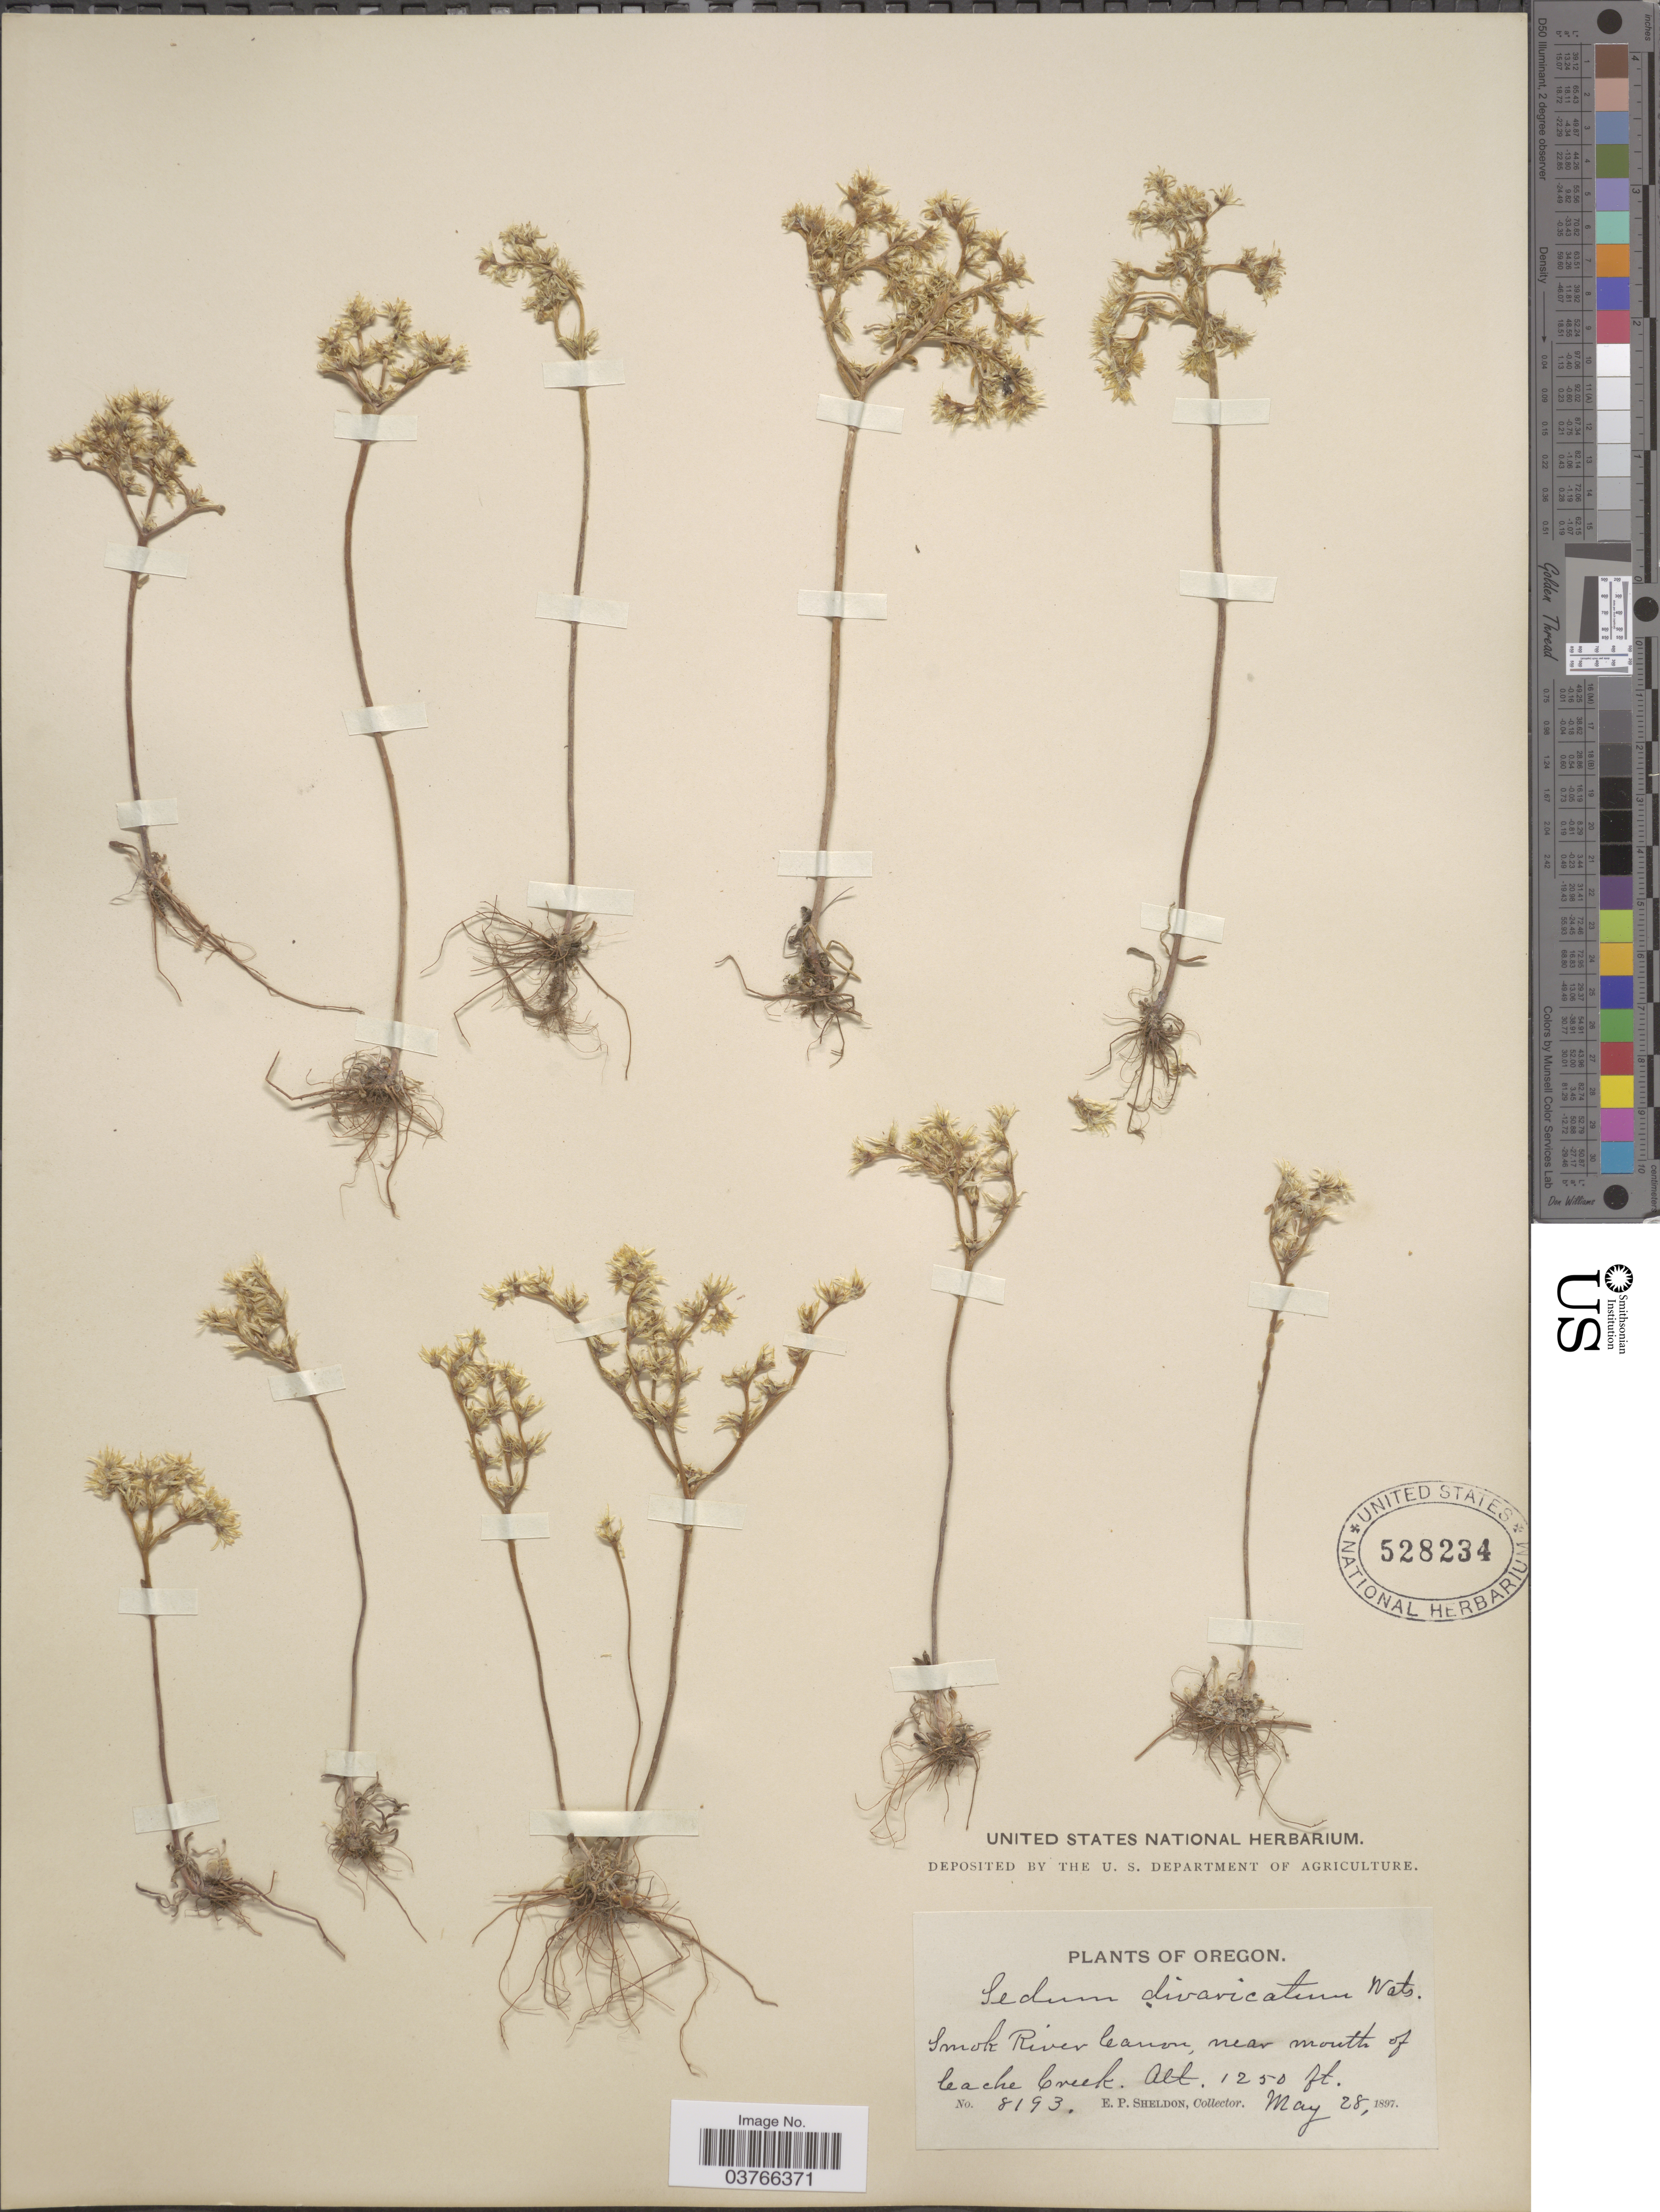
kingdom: Plantae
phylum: Tracheophyta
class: Magnoliopsida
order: Saxifragales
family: Crassulaceae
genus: Sedum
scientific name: Sedum leibergii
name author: Britton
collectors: E. P. Sheldon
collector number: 8193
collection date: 1897-05-28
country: United States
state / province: Oregon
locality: Smok River Canon, near mouth of Cache Creek.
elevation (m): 381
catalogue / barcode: US 528234